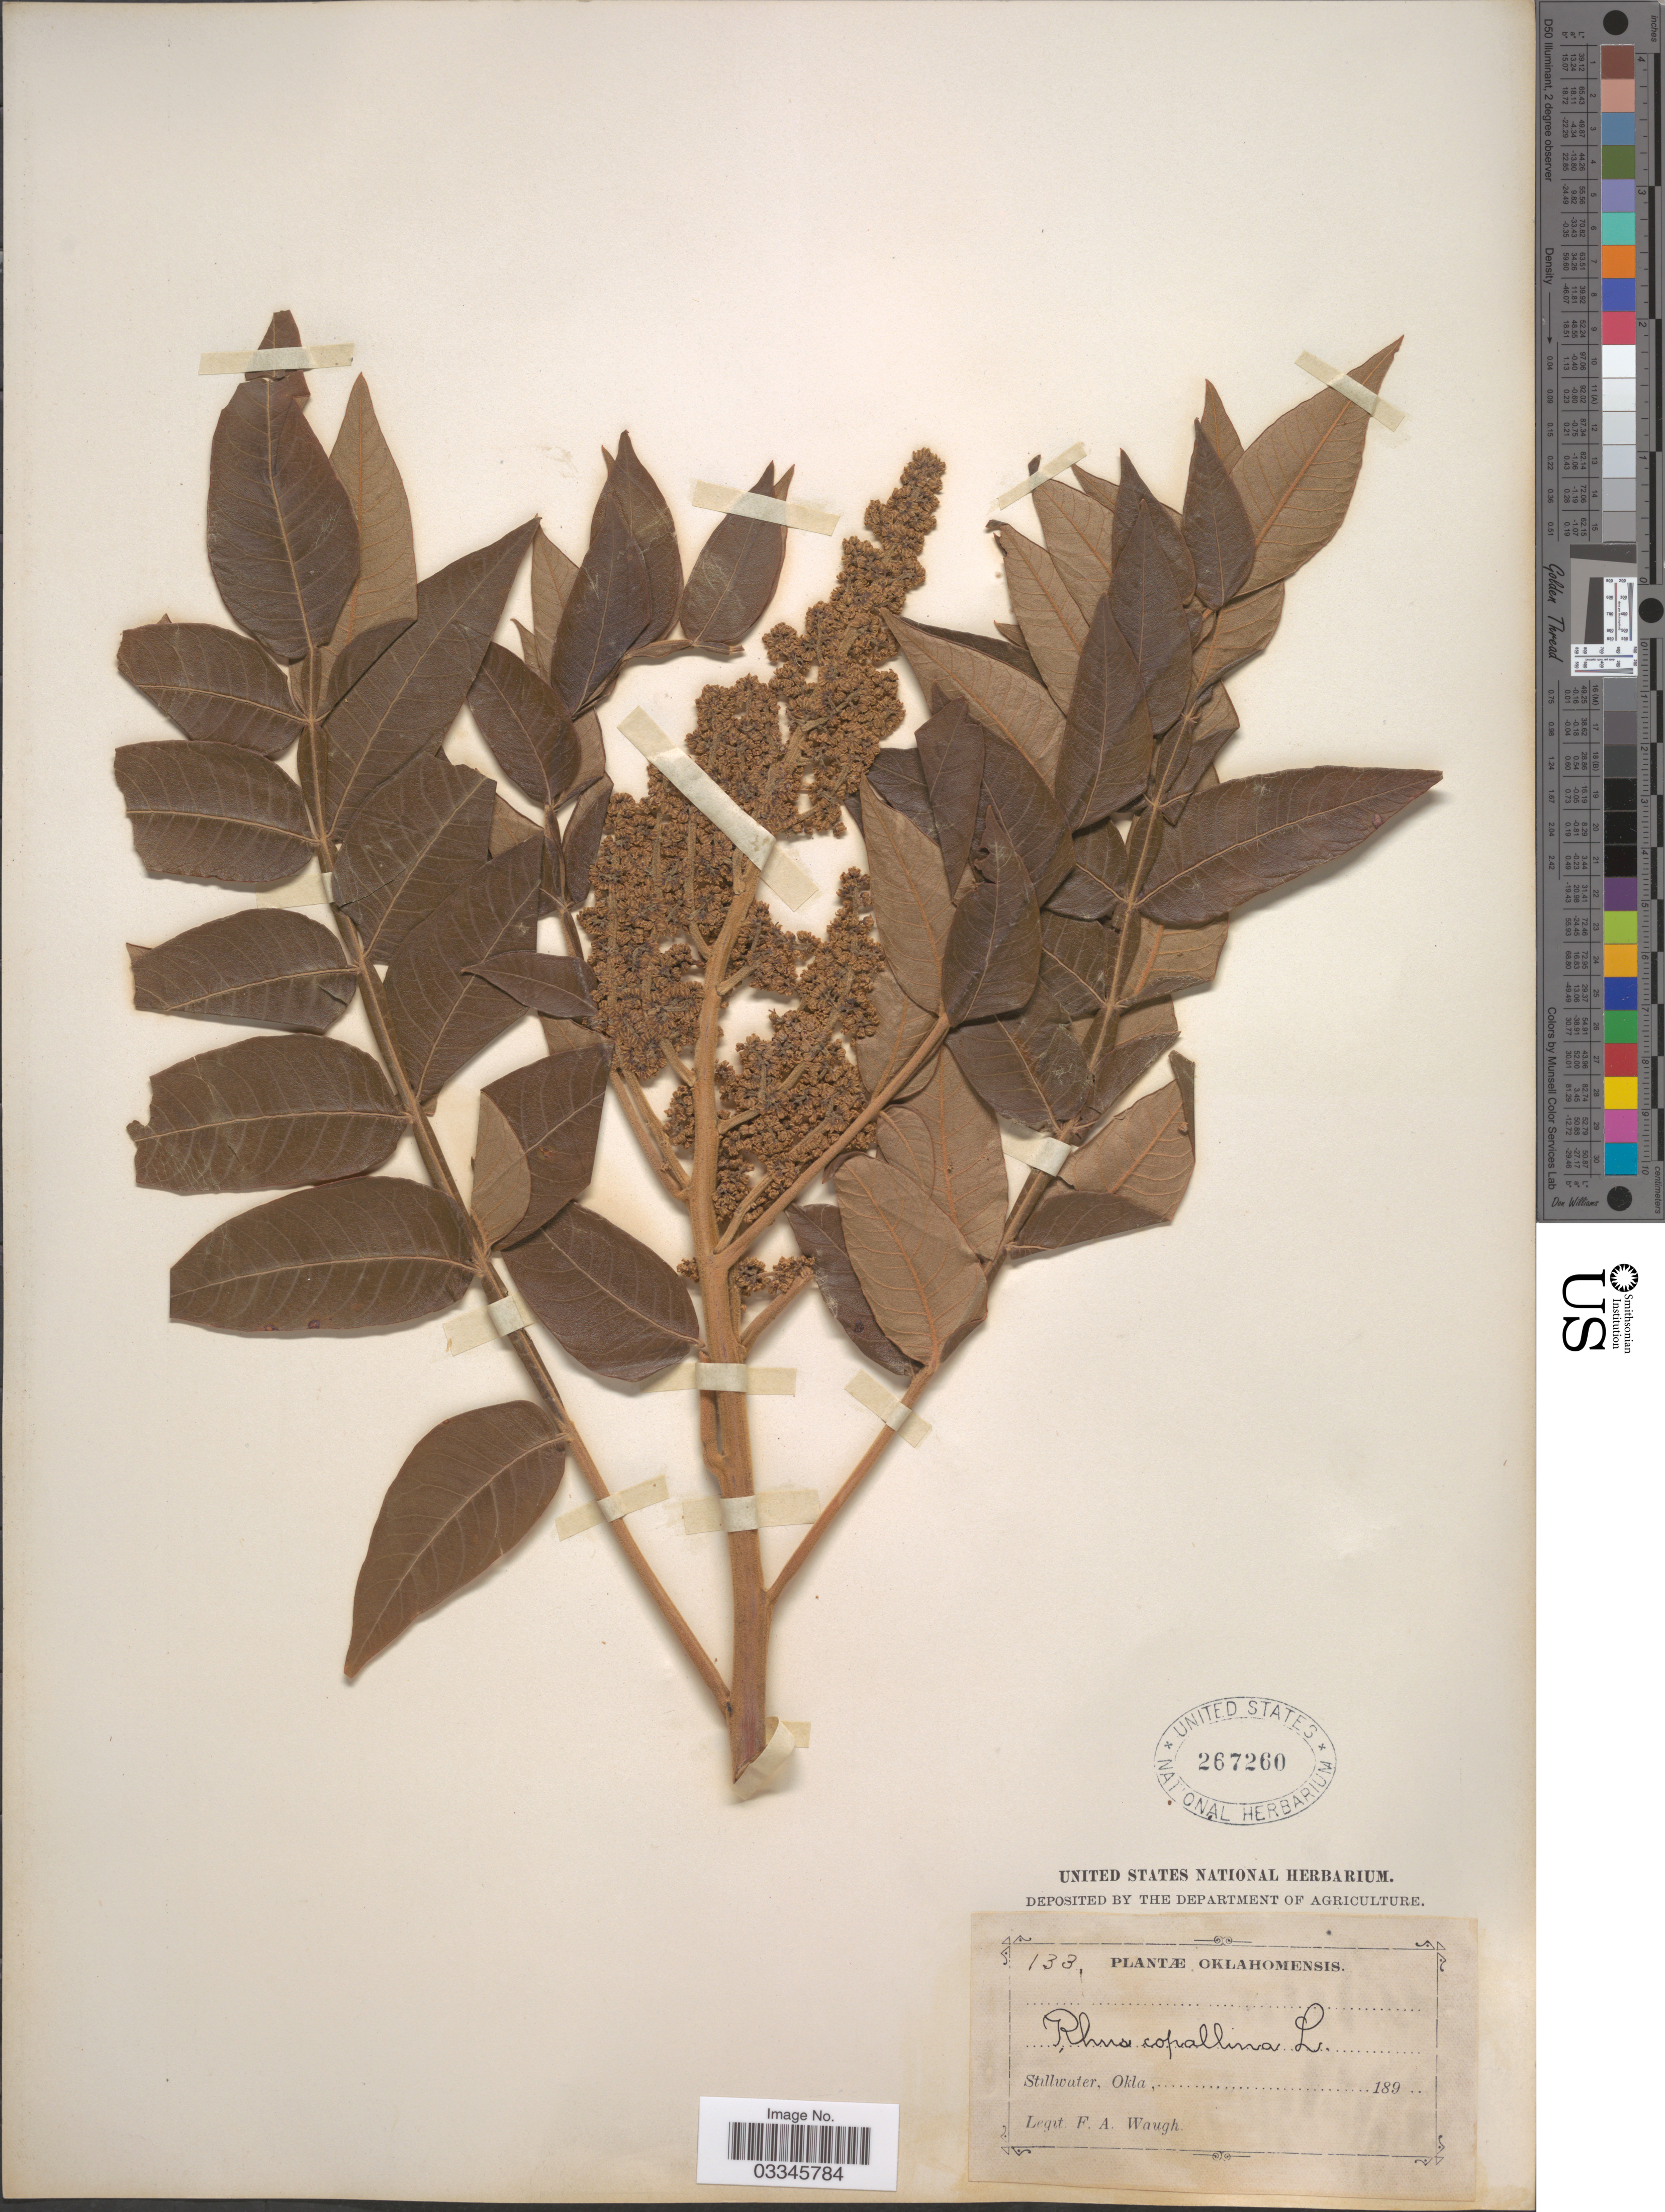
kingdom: Plantae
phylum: Tracheophyta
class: Magnoliopsida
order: Sapindales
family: Anacardiaceae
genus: Rhus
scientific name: Rhus copallinum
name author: L.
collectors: F. Waugh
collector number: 133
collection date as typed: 189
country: United States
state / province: Oklahoma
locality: Stillwater.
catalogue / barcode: US 267260